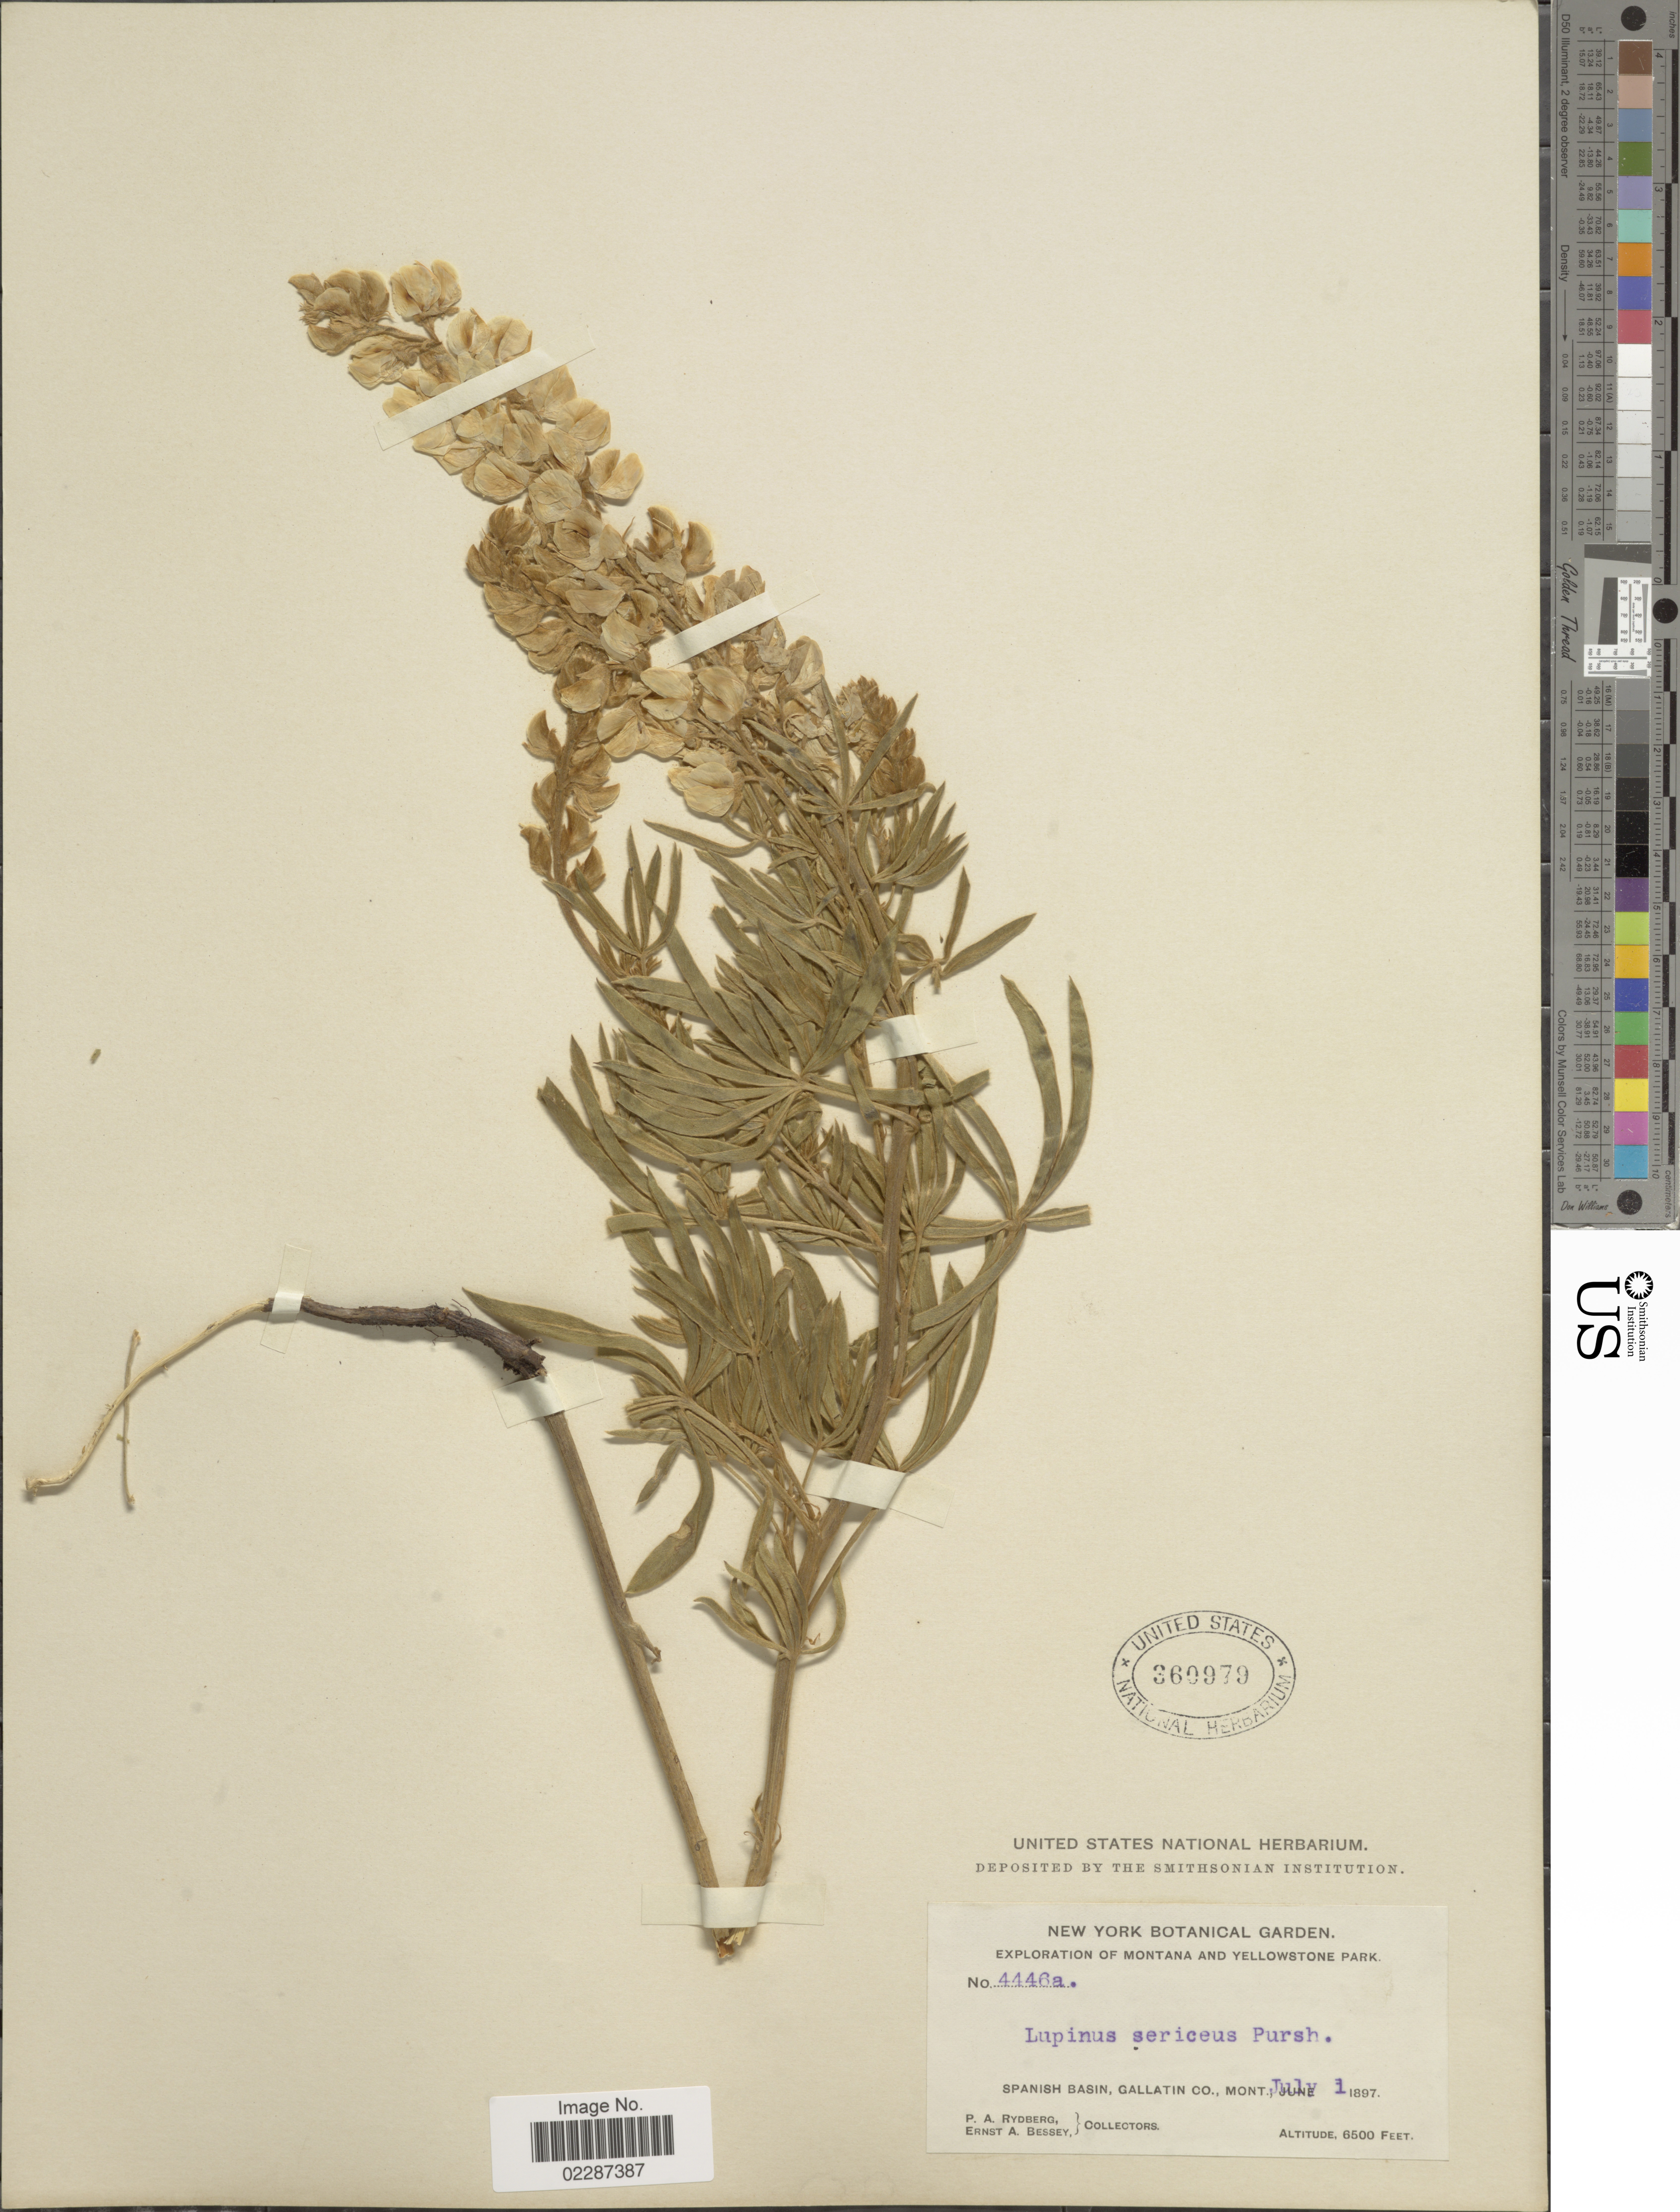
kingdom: Plantae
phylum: Tracheophyta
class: Magnoliopsida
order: Fabales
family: Fabaceae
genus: Lupinus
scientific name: Lupinus sericeus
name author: Pursh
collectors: P. A. Rydberg & E. A. Bessey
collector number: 4446a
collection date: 1897-07-01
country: United States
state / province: Montana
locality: Montana and Yellowstone Park, Spanish Basin, Gallatin Co.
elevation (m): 1981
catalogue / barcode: US 360979